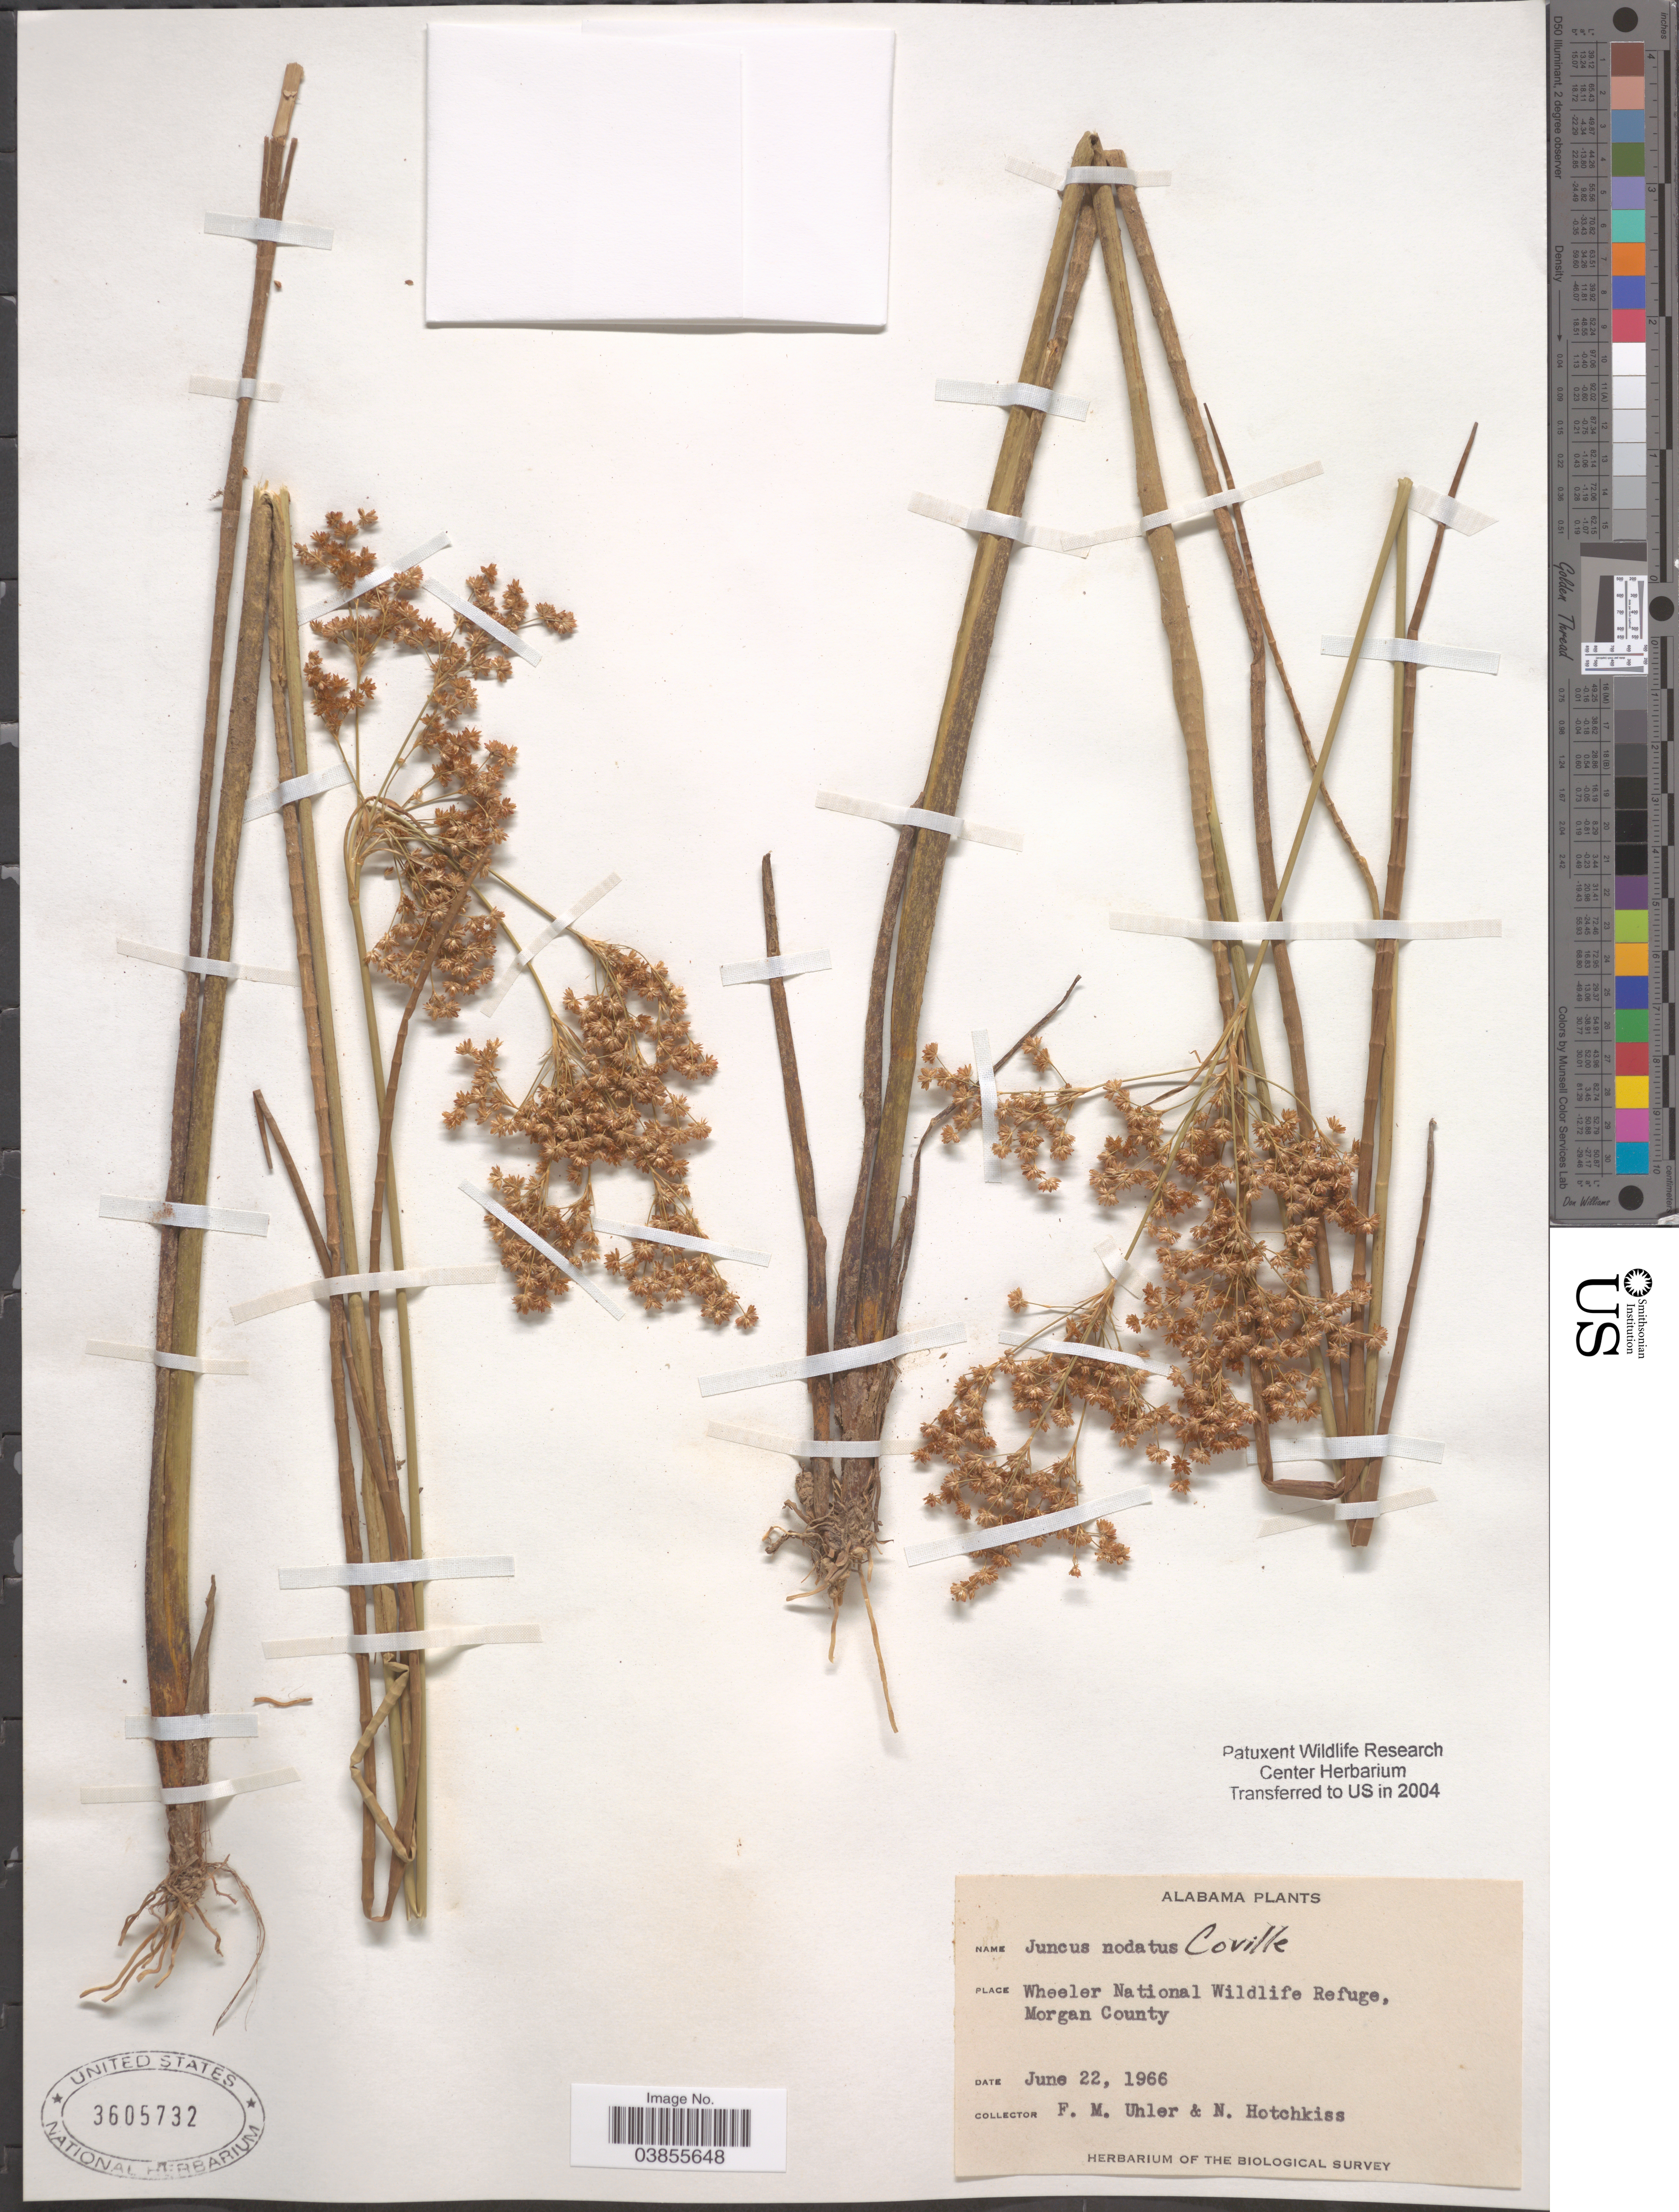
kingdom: Plantae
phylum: Tracheophyta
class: Liliopsida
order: Poales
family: Juncaceae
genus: Juncus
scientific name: Juncus nodatus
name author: Coville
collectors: F. M. Uhler & N. Hotchkiss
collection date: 1966-06-22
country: United States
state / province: Alabama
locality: Wheeler National Wildlife Refuge, Morgan County.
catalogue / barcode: US 3605732